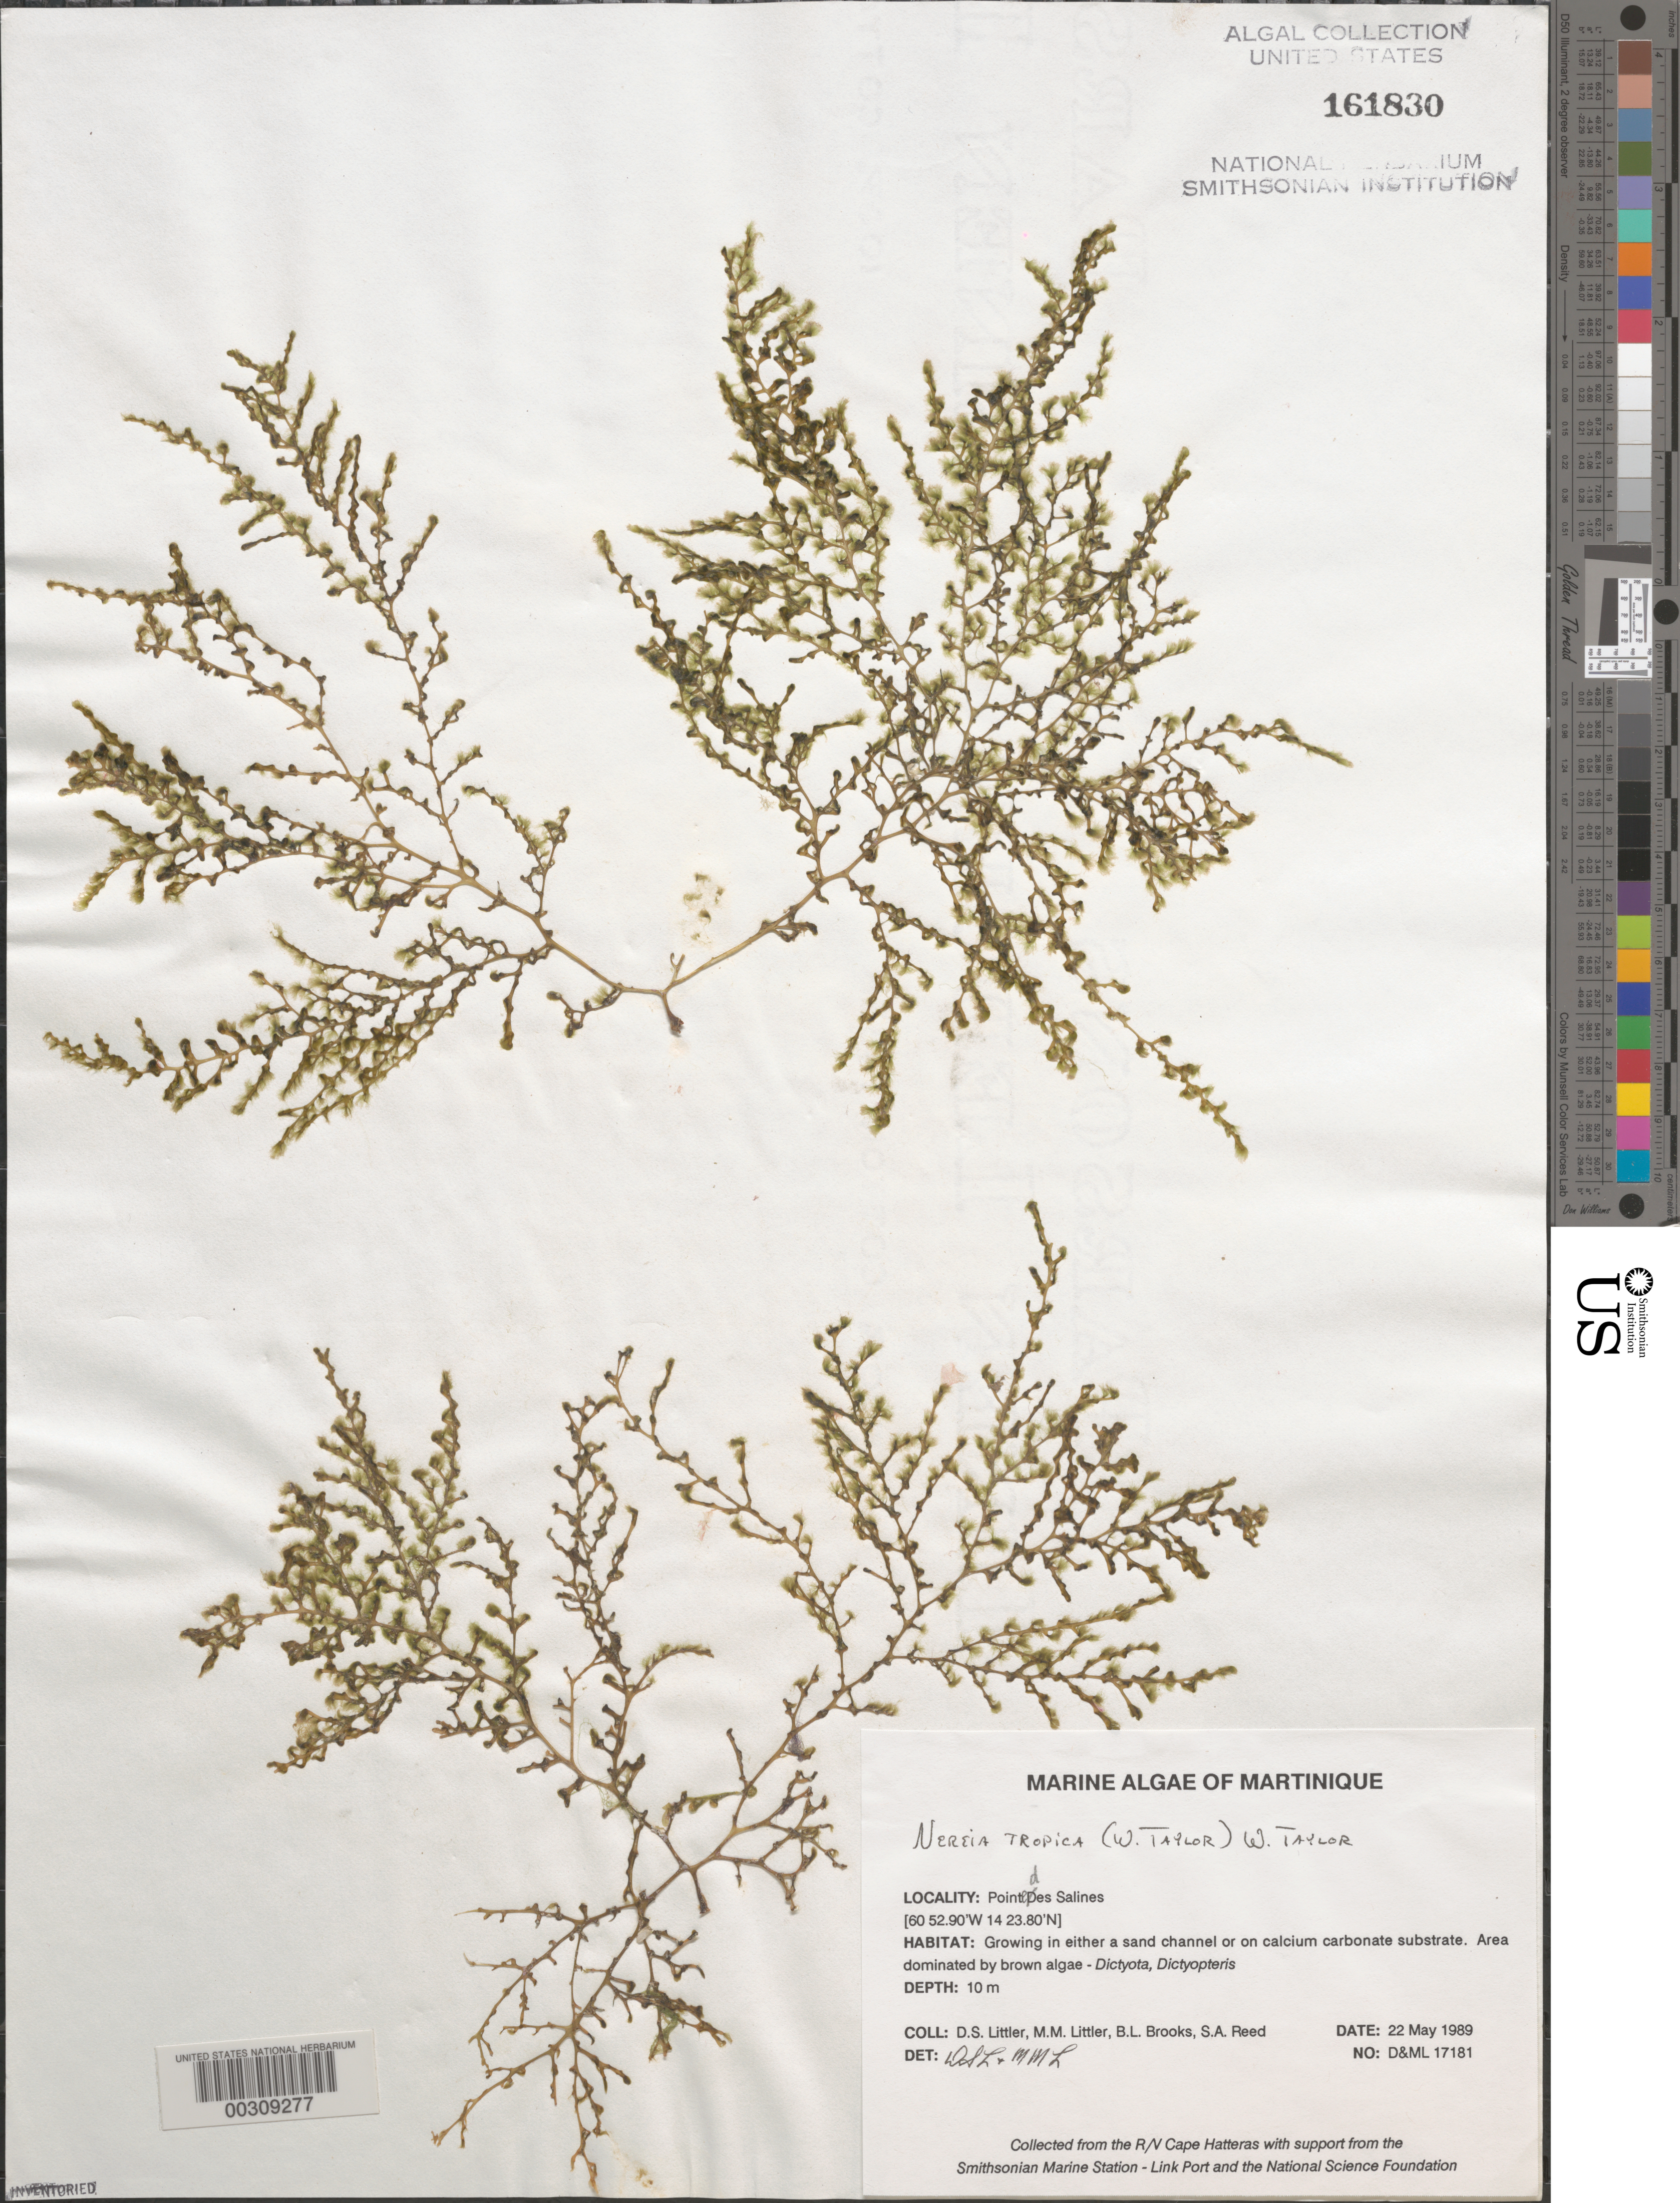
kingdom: Chromista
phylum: Ochrophyta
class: Phaeophyceae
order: Sporochnales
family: Sporochnaceae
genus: Nereia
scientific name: Nereia tropica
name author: (W.R. Taylor) W.R. Taylor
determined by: Littler, D. S.; Littler, M. M.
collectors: D. S. Littler, M. M. Littler, B. Brooks & S. Reed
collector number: D&ML 17181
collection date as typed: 22 May 1989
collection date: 1989-05-22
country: Martinique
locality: Pointe des Salines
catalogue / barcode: US 161830